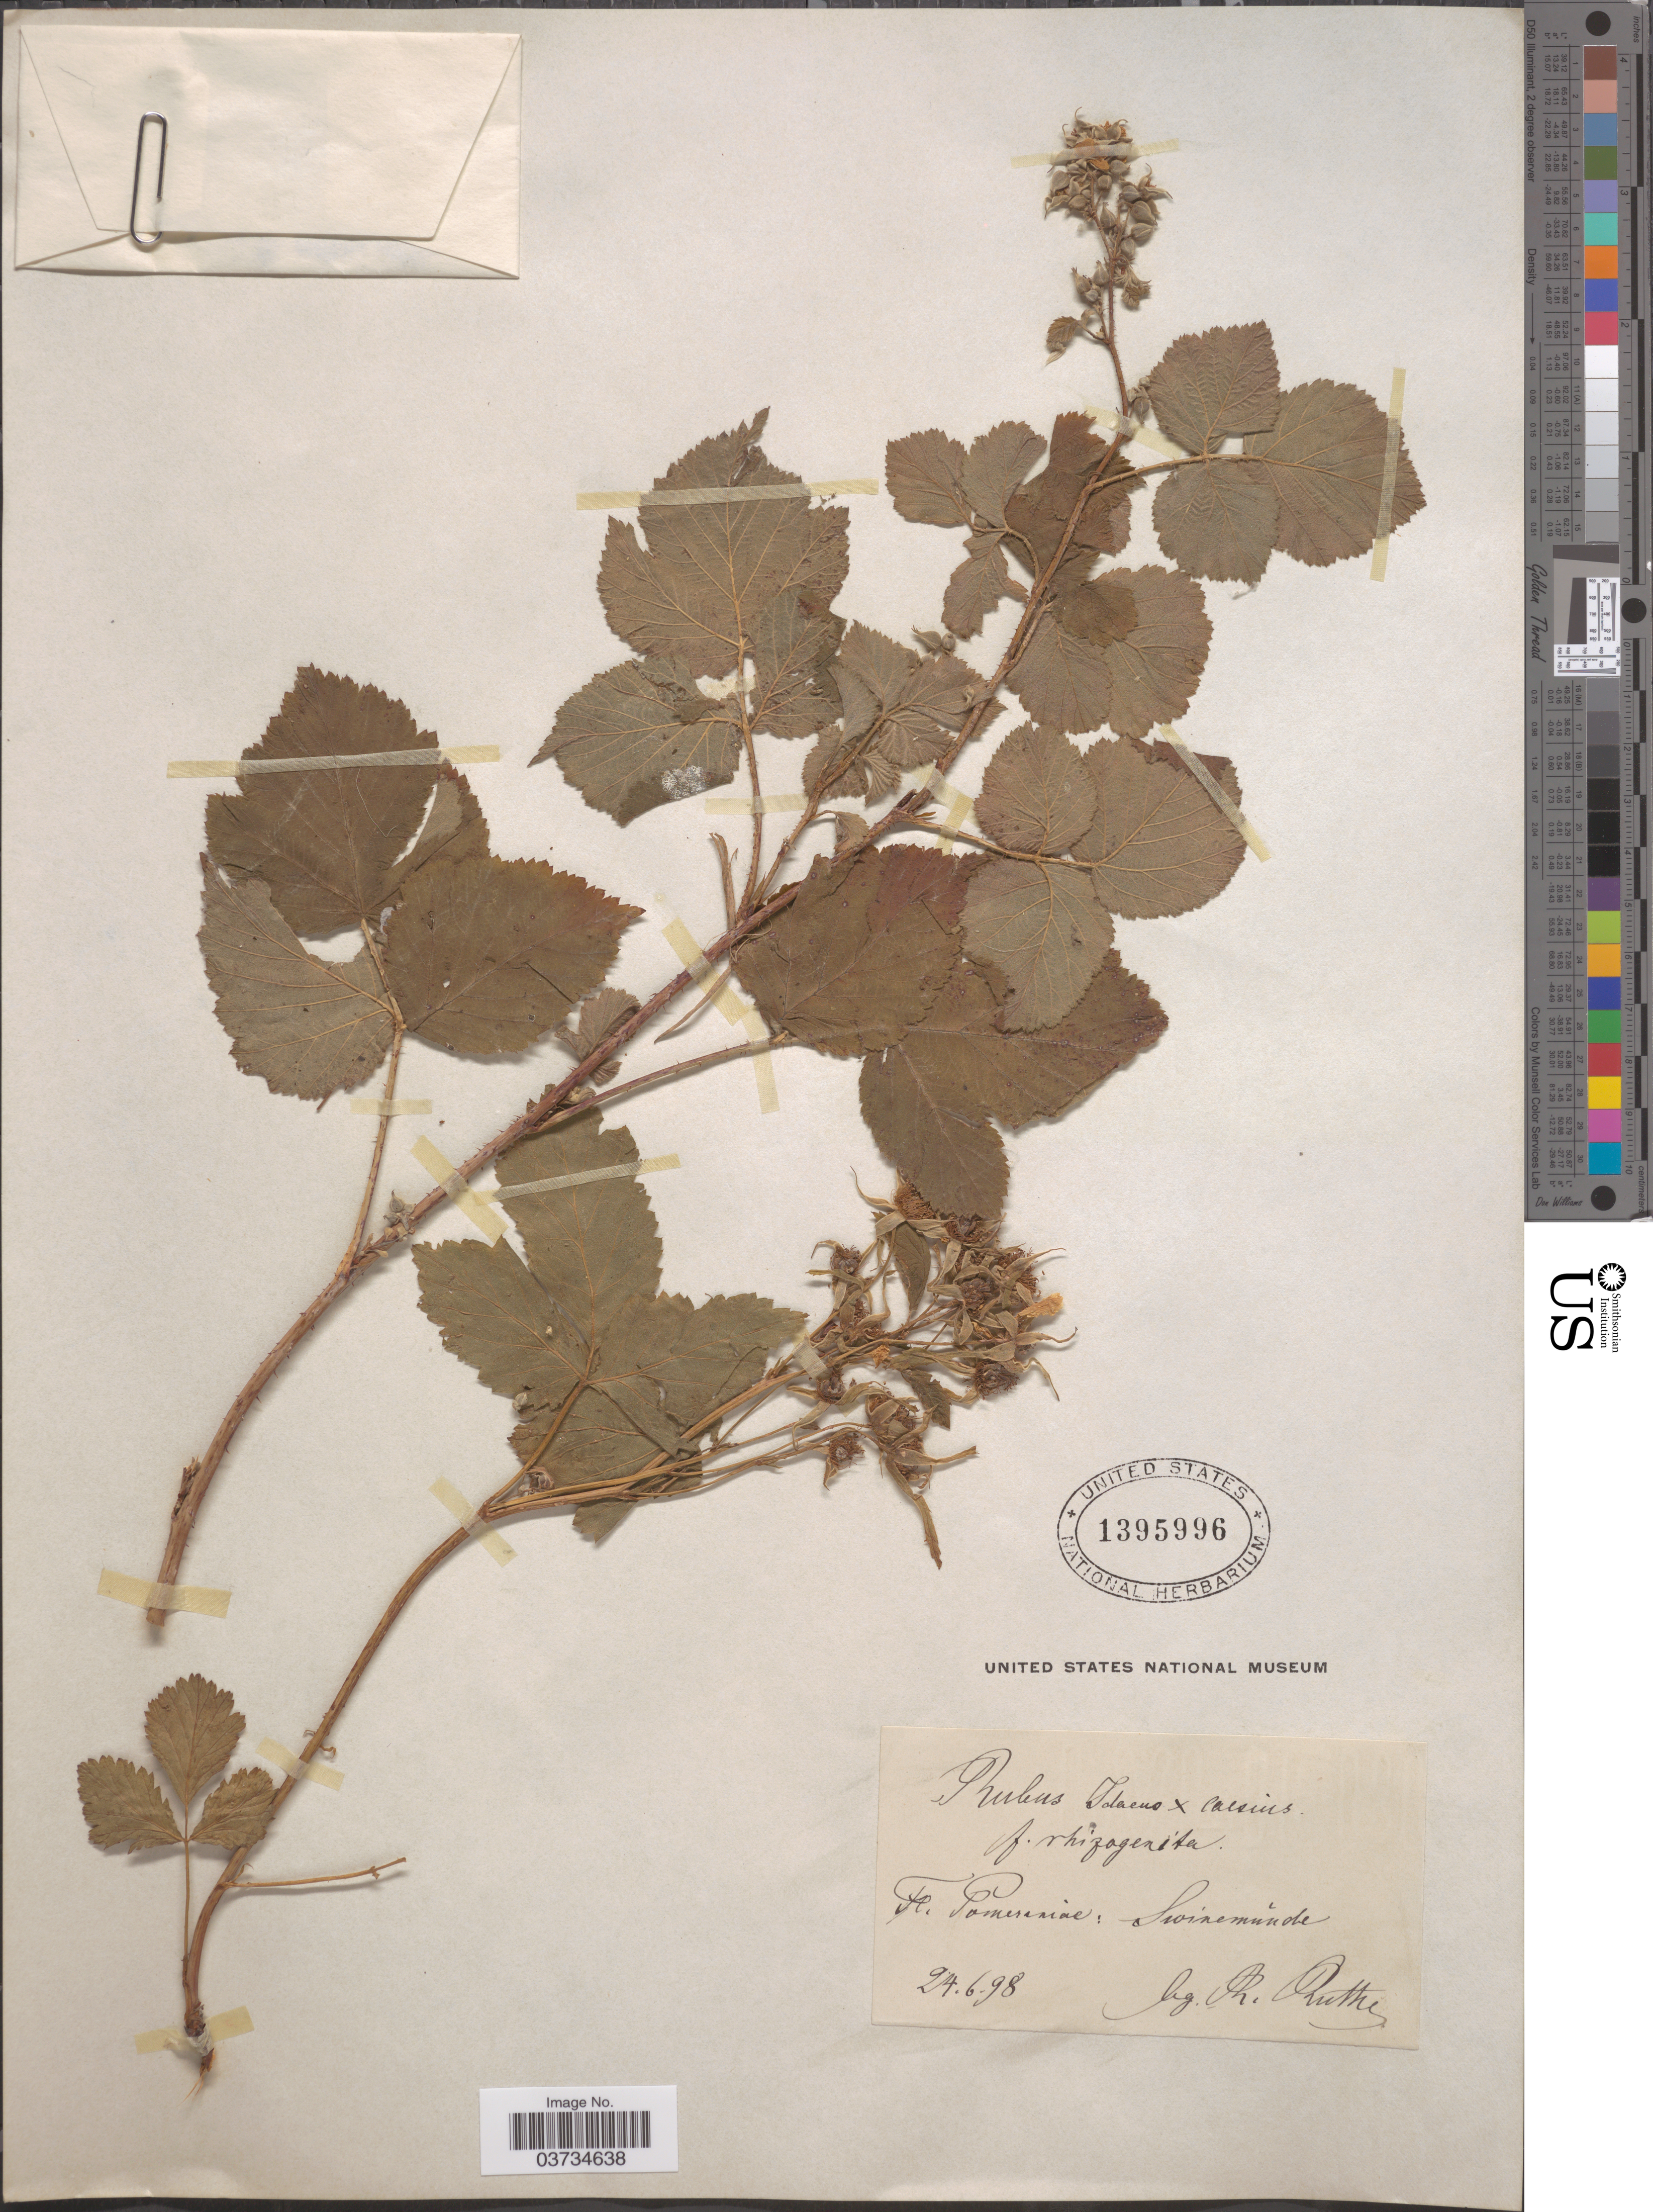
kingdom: Plantae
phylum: Tracheophyta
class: Magnoliopsida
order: Rosales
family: Rosaceae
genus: Rubus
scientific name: Rubus idaeus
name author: L.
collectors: R. Ruthe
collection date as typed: Transcribed d/m/y: 24/6/98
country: Poland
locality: Pomeraniae: Swinemúnde.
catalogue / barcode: US 1395996